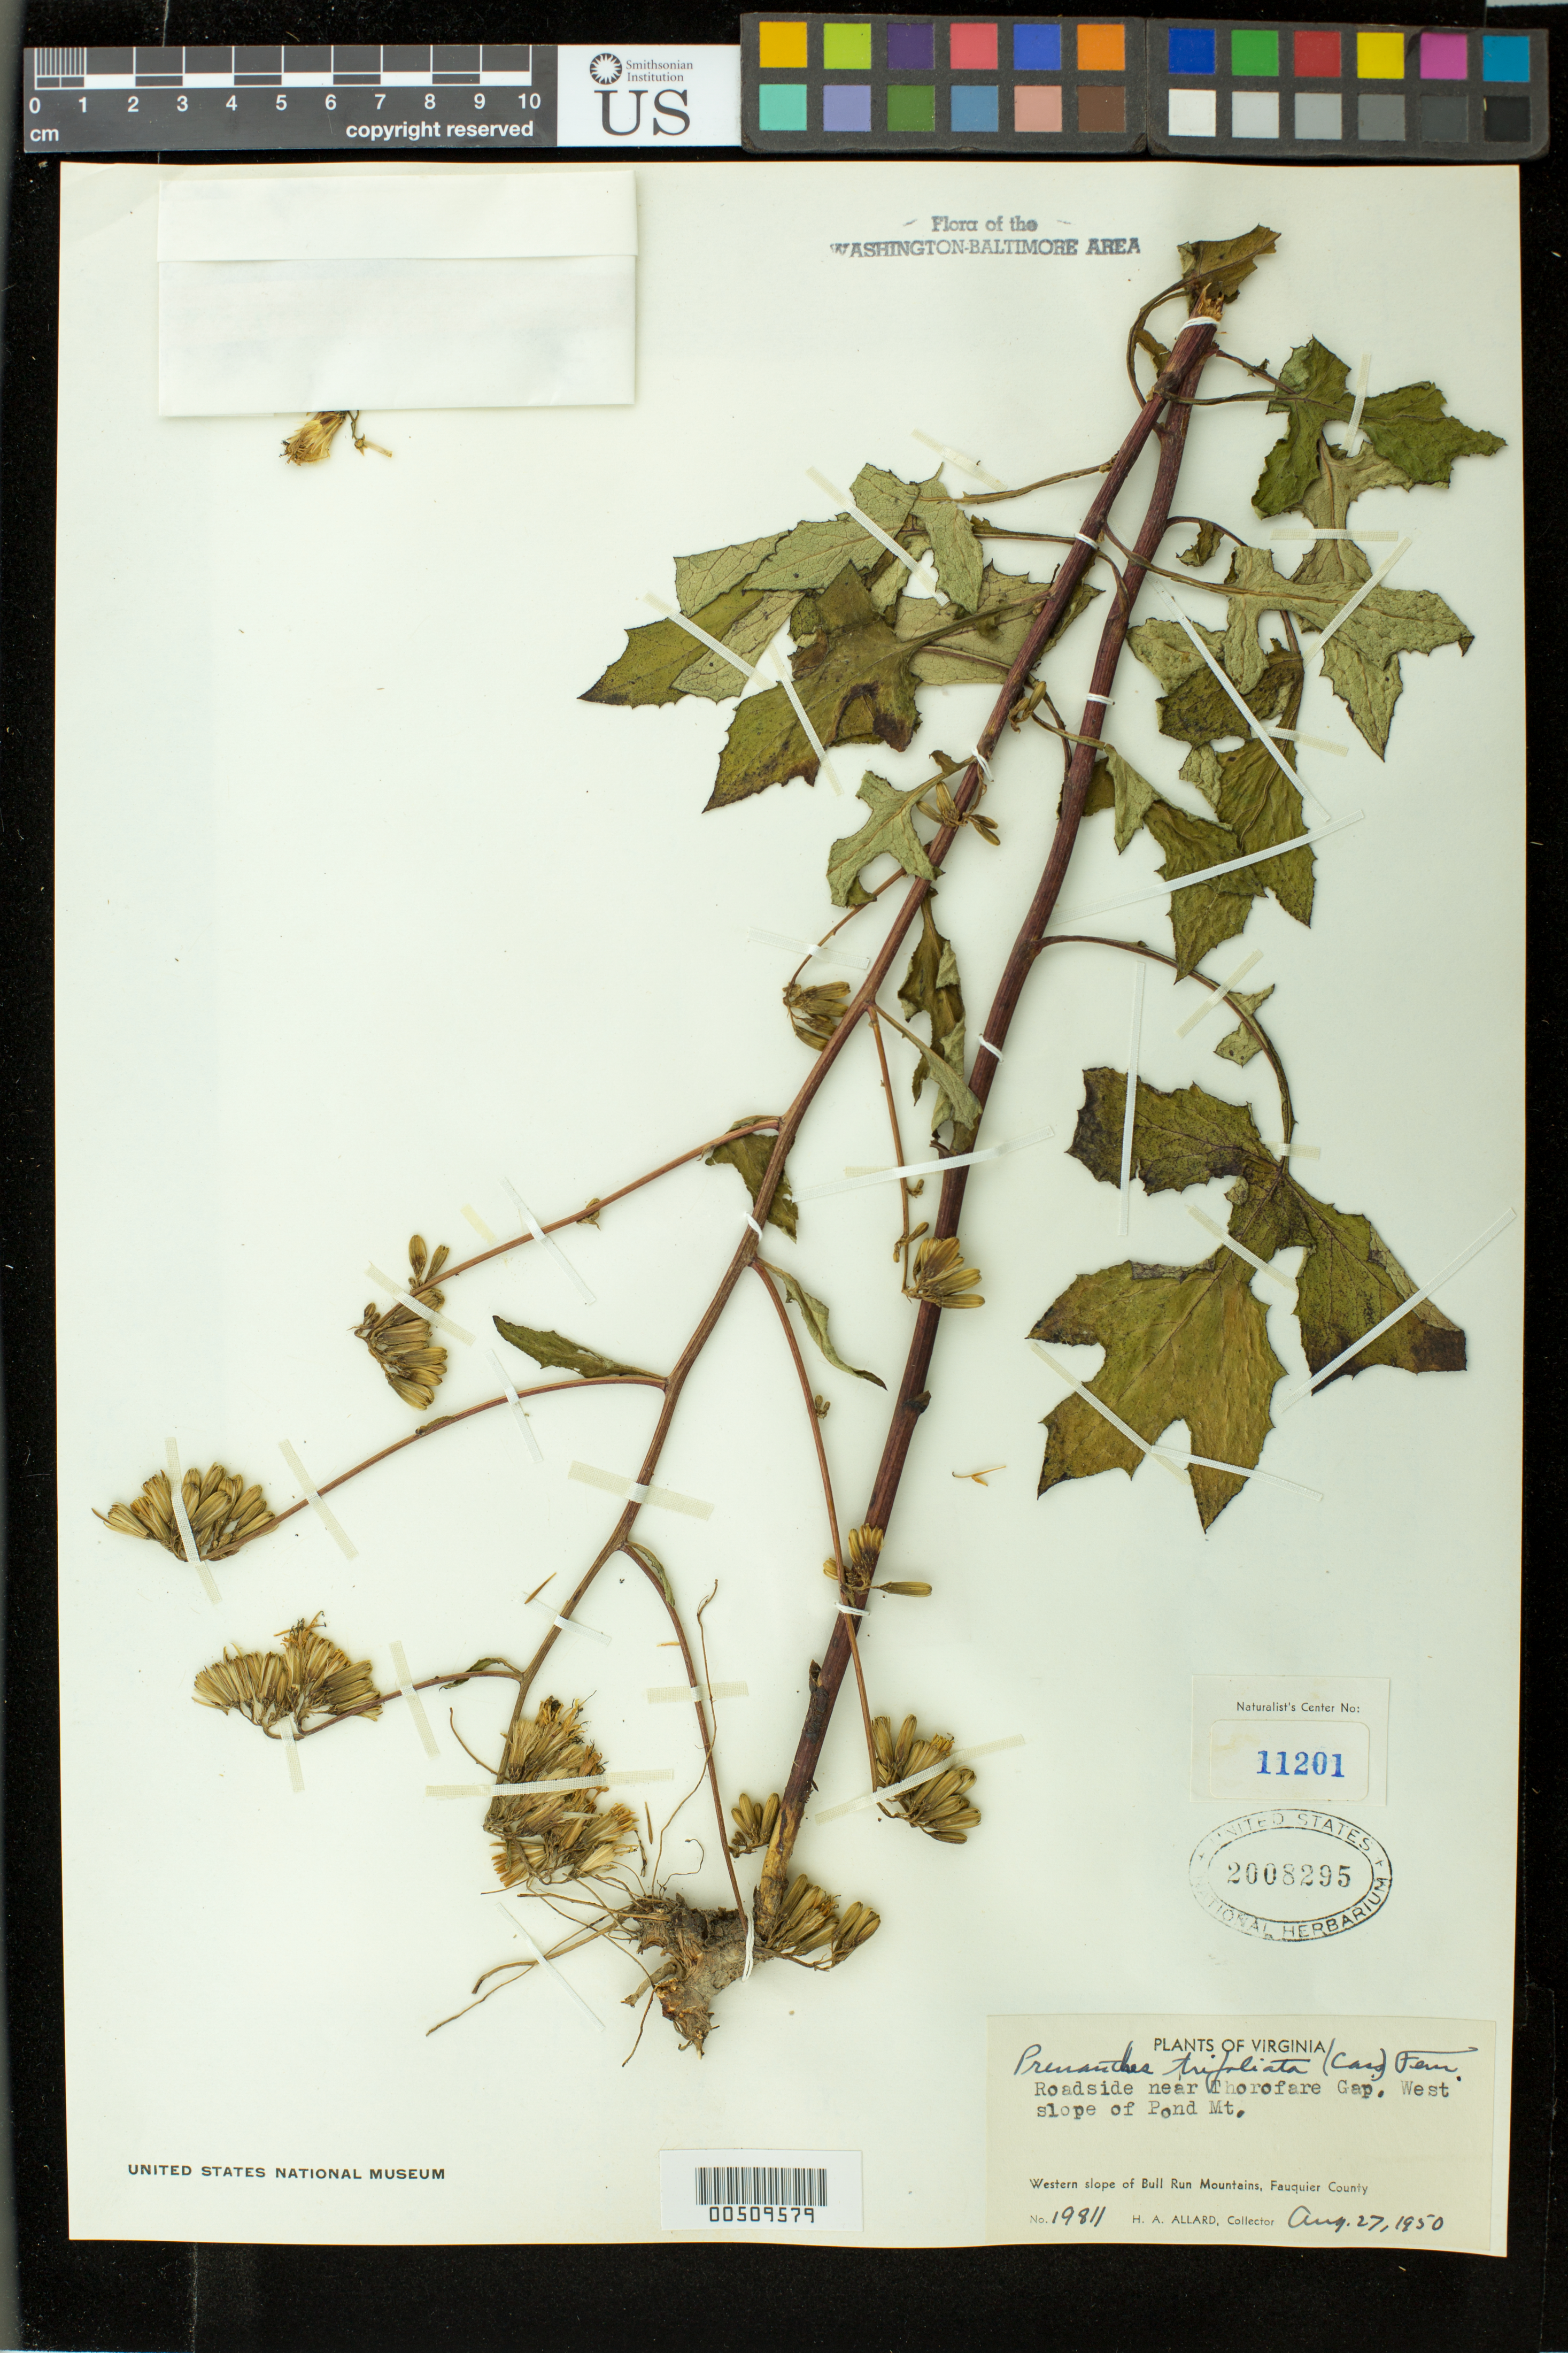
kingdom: Plantae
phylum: Tracheophyta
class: Magnoliopsida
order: Asterales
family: Asteraceae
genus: Nabalus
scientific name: Nabalus trifoliolatus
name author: Cass.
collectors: H. A. Allard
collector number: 19811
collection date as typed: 27 Aug 1950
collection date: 1950-08-27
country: United States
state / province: Virginia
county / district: Fauquier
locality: Bull Run Mts., near Thoroughfare Gap, W slope of Pond Mt. Bull Run Mts.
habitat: roadside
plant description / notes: Specimens returned from Naturalist Center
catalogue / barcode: US 2008295